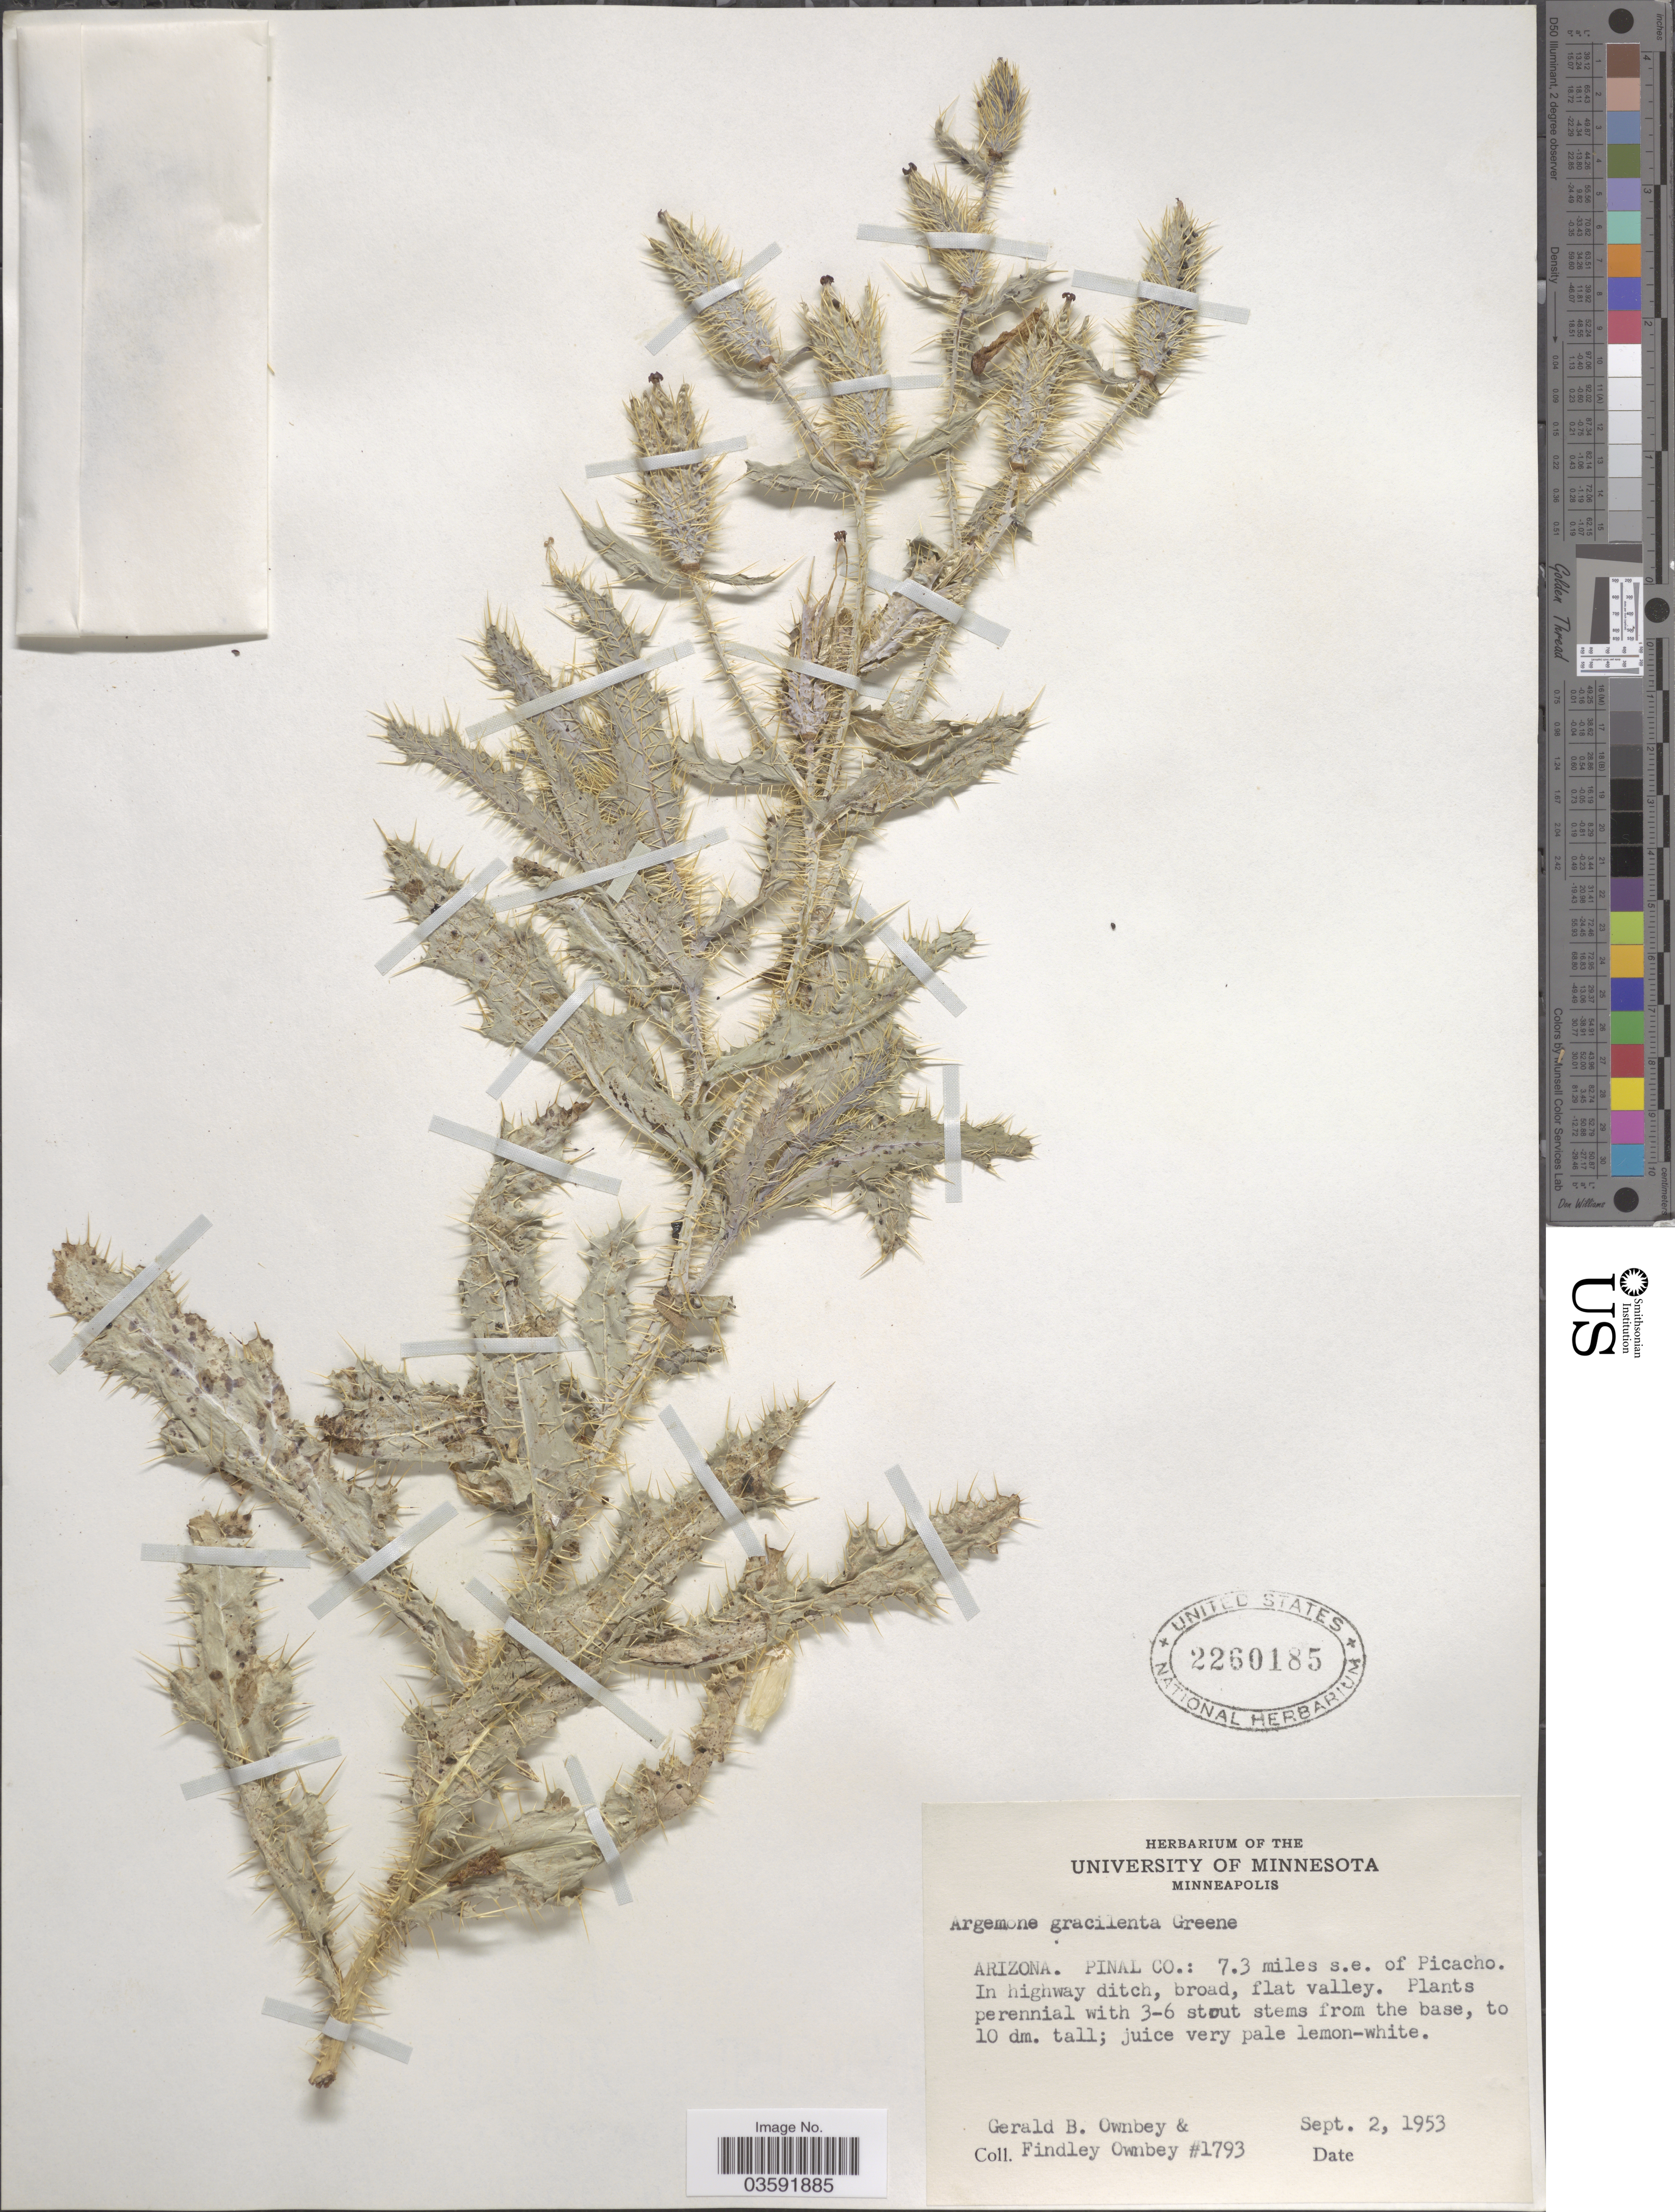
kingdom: Plantae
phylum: Tracheophyta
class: Magnoliopsida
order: Ranunculales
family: Papaveraceae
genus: Argemone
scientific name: Argemone gracilenta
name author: Greene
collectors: G. B. Ownbey & F. Ownbey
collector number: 1793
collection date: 1953-09-02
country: United States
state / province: Arizona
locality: Pinal Co.: 7.3 miles s.e. of Picacho. In highway ditch.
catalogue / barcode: US 2260185